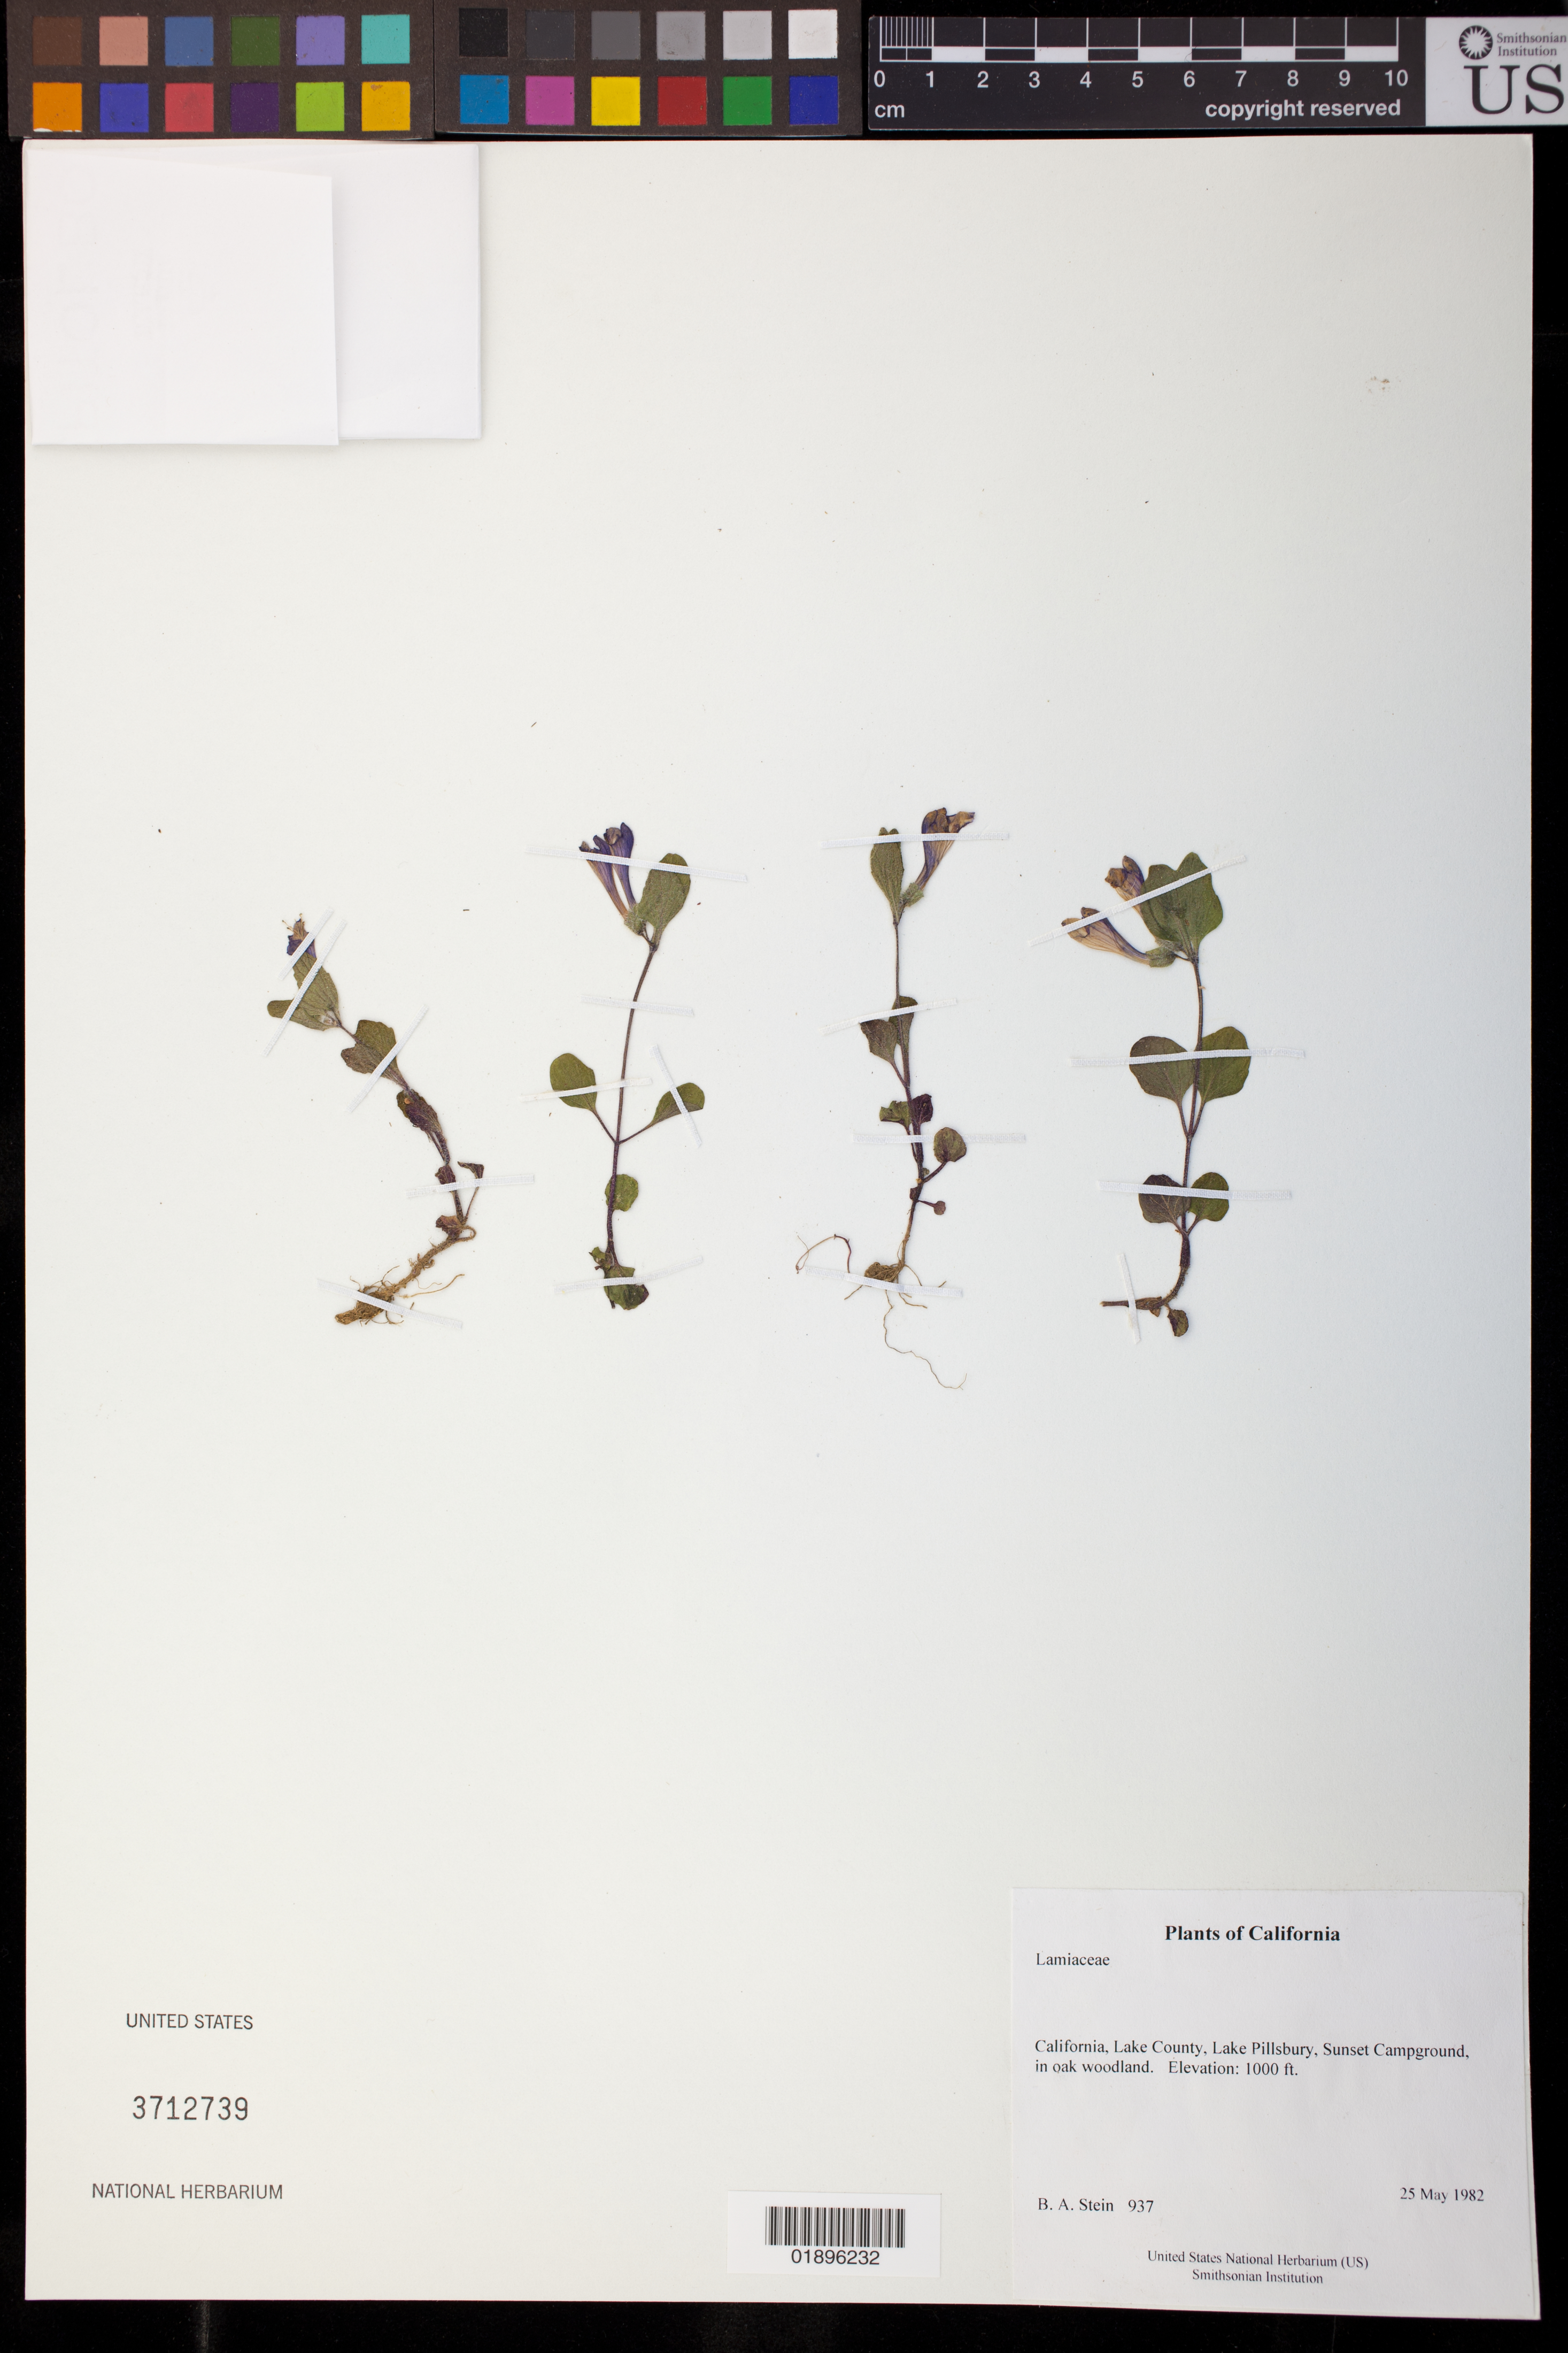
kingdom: Plantae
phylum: Tracheophyta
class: Magnoliopsida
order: Lamiales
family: Lamiaceae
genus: Scutellaria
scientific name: Scutellaria tuberosa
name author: Benth.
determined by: Strong, Mark T., (BOT), Smithsonian Institution - National Museum of Natural History (UNITED STATES)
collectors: B. A. Stein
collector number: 937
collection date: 1982-05-25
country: United States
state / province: California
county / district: Lake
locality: Lake Pillsbury, Sunset Campground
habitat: In oak woodland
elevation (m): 305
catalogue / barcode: US 3712739